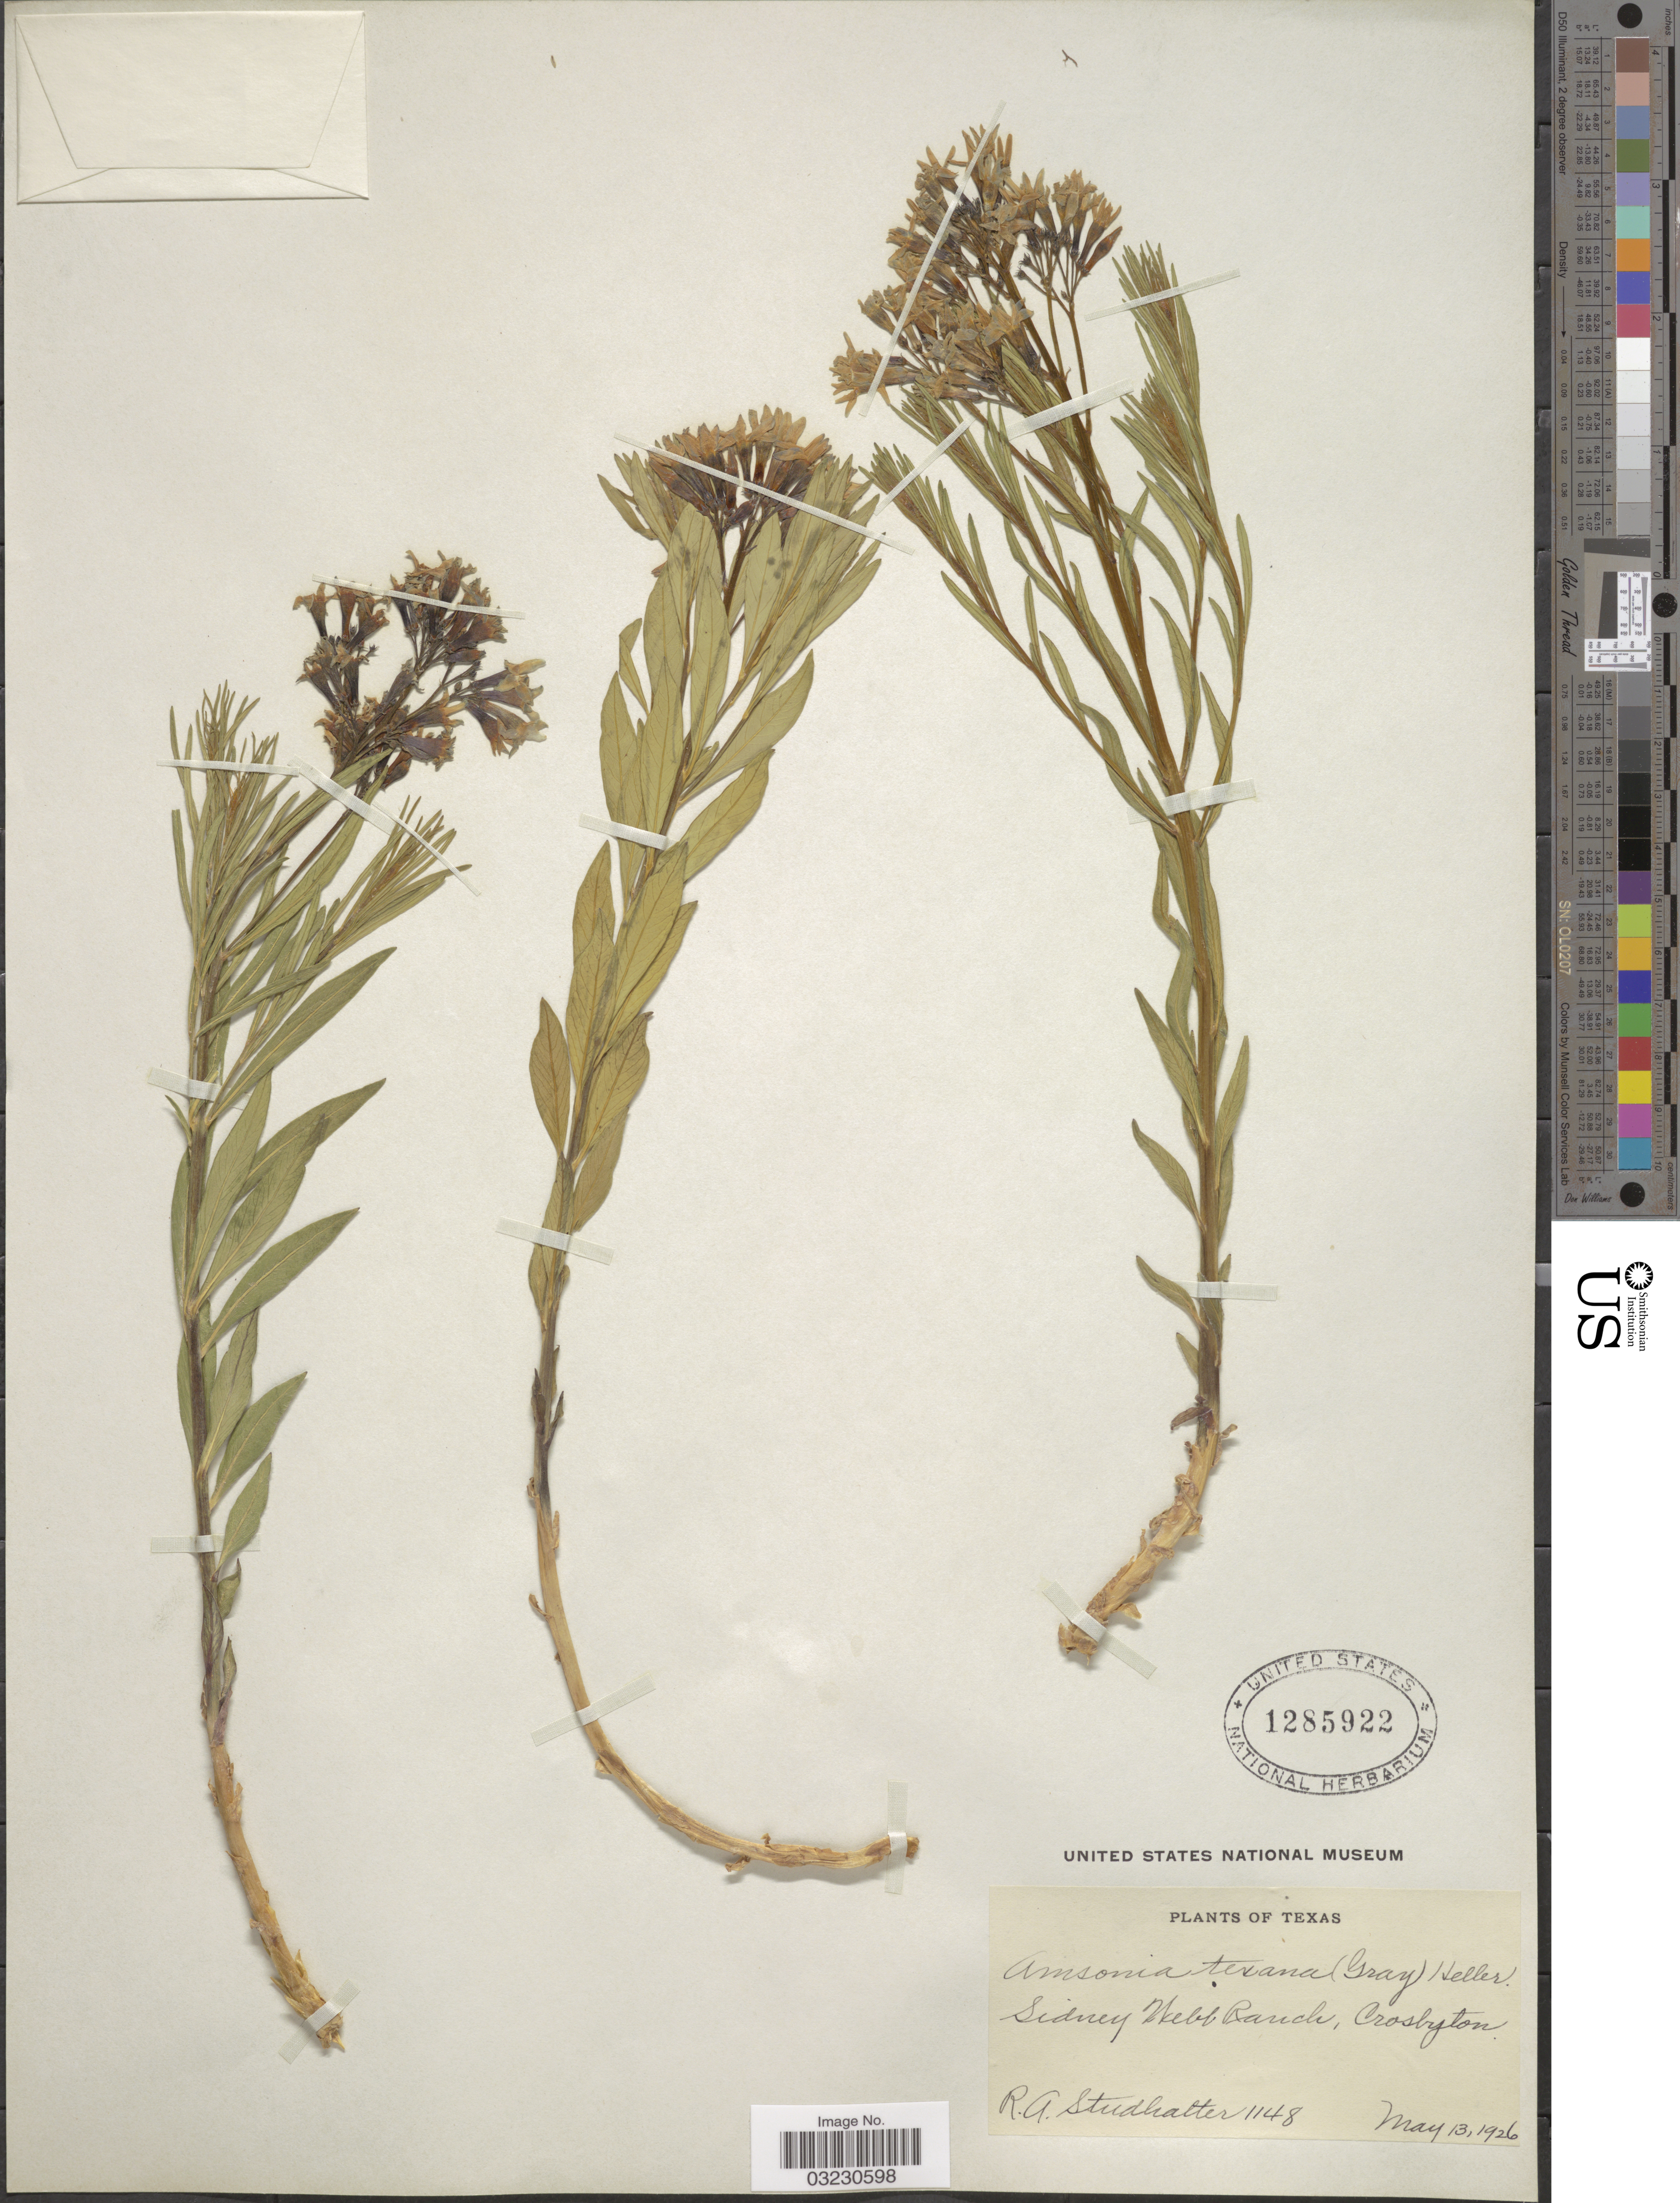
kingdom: Plantae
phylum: Tracheophyta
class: Magnoliopsida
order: Gentianales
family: Apocynaceae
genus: Amsonia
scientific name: Amsonia texana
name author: (A. Gray) A. Heller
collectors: R. Studhalter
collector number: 1148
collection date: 1926-05-13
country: United States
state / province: Texas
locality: Sidney Webb Ranch, Crosbyton.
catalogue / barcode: US 1285922